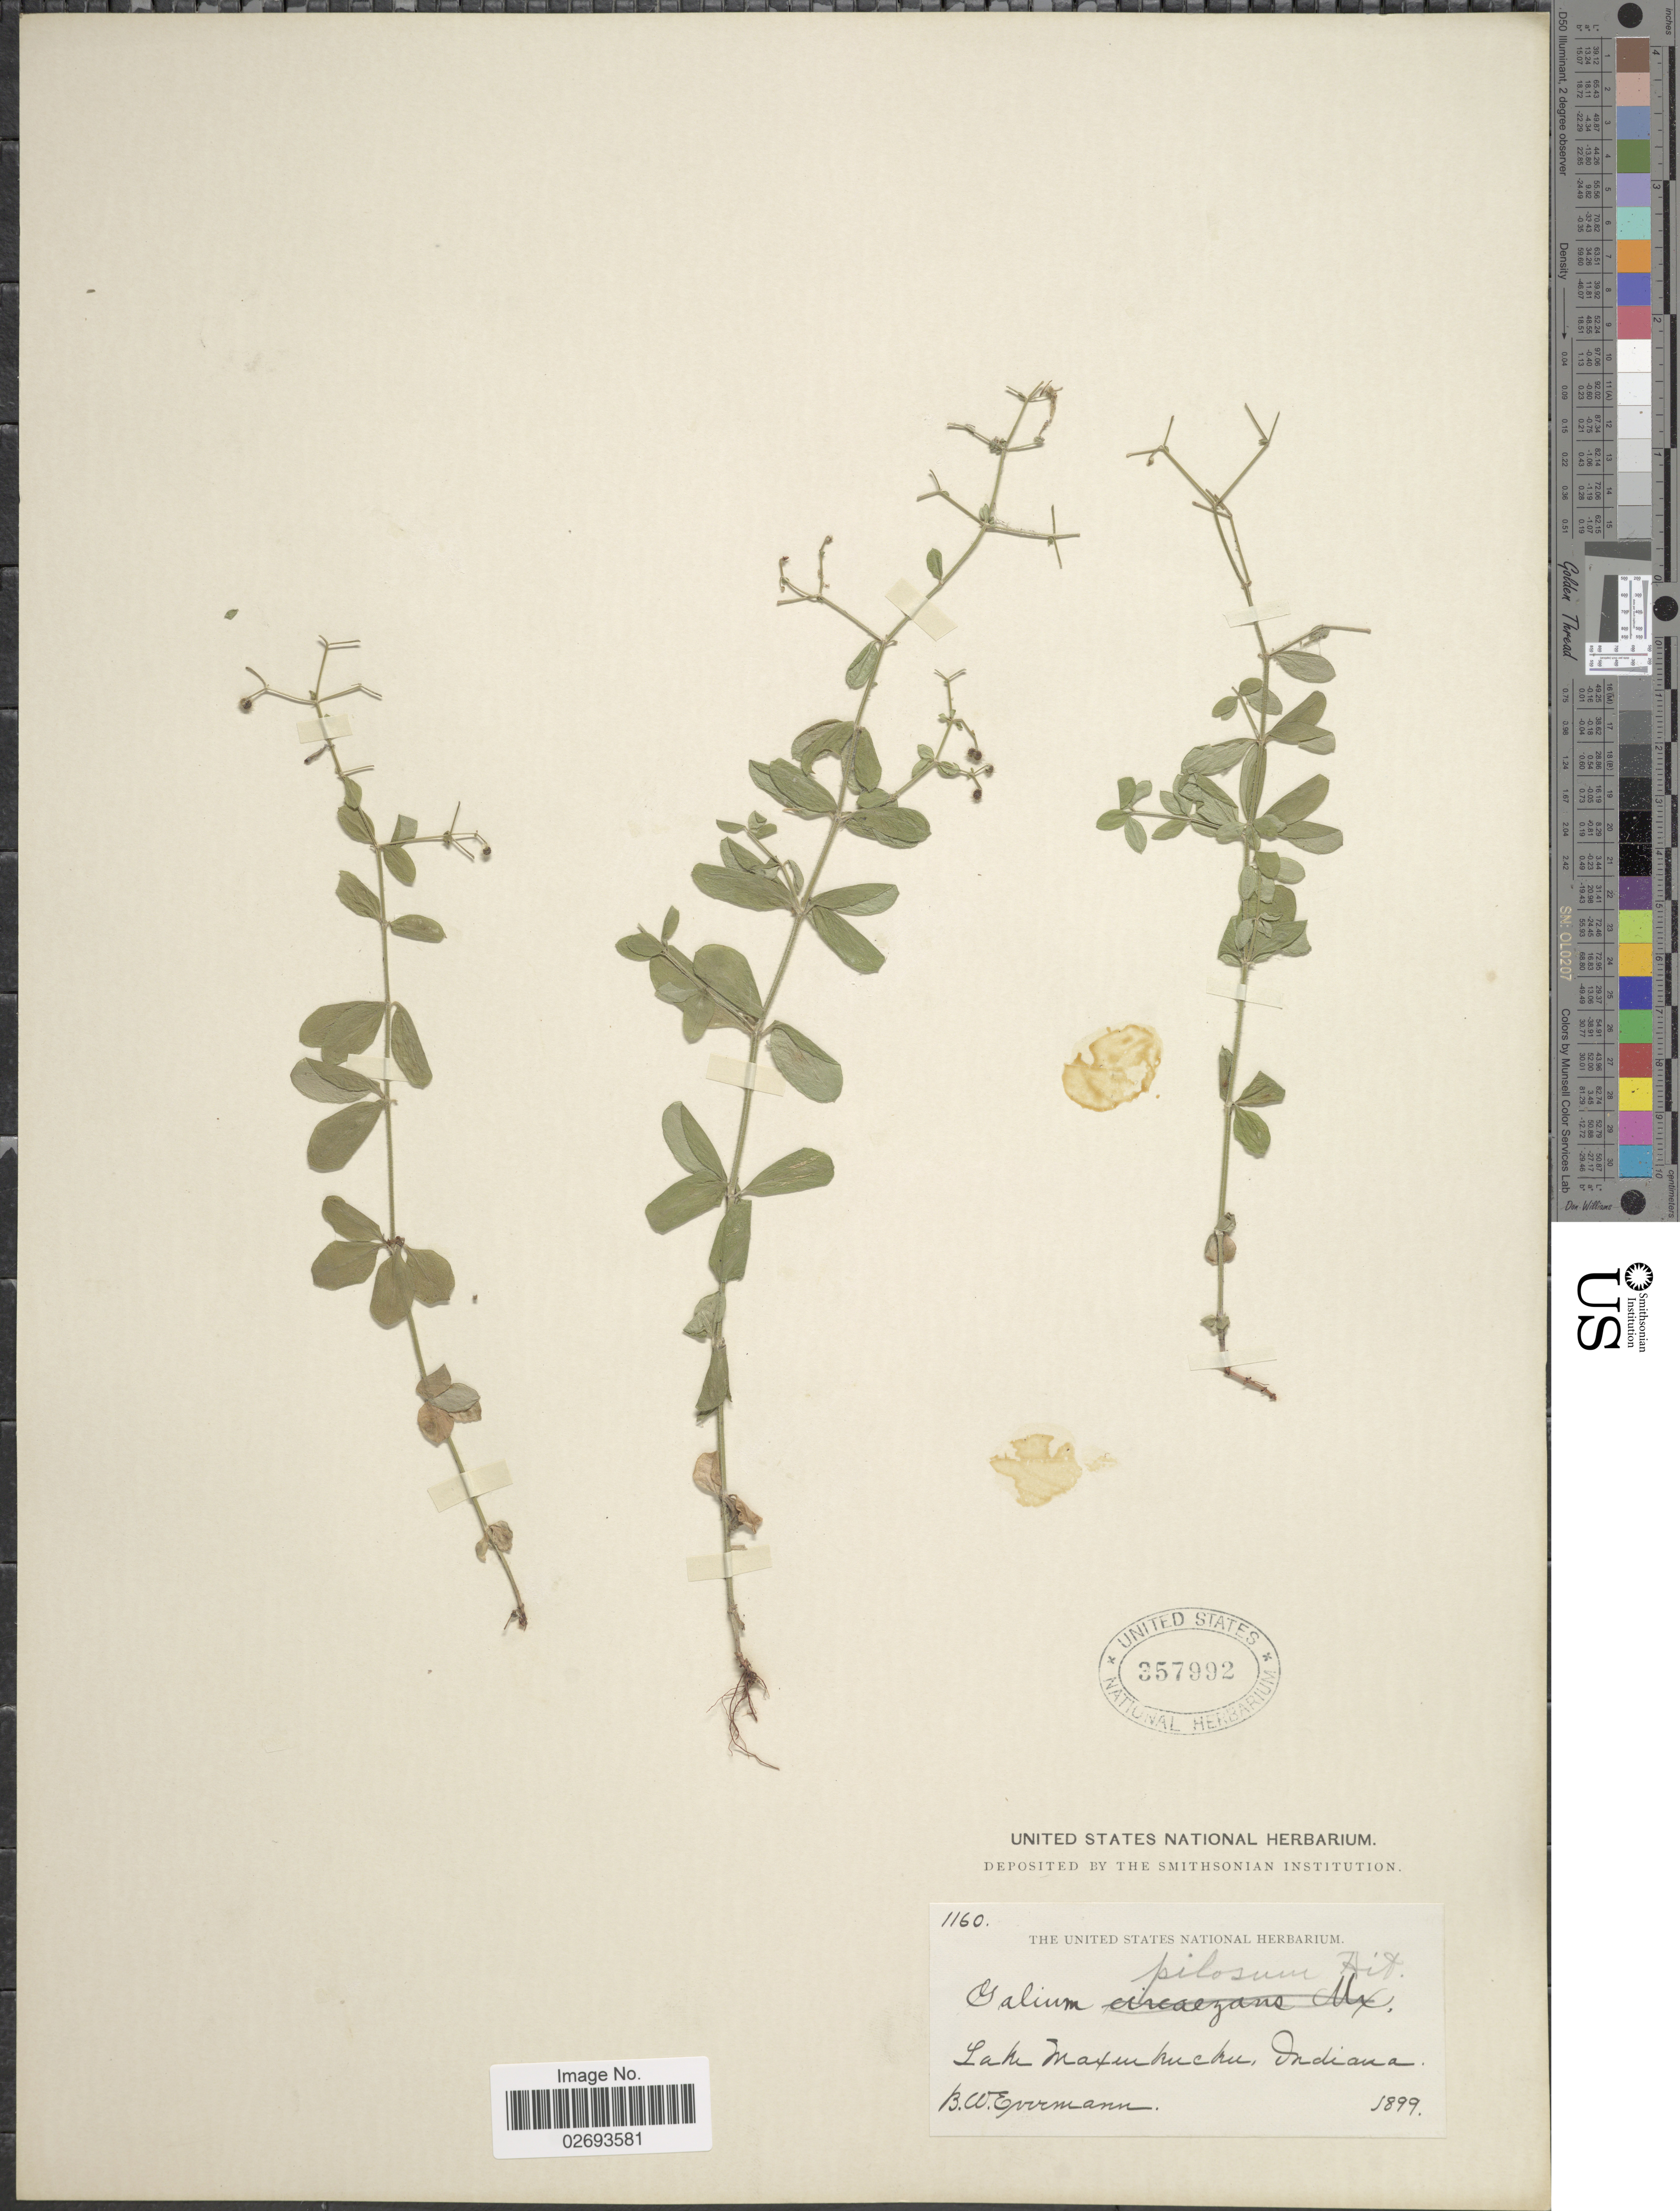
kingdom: Plantae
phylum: Tracheophyta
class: Magnoliopsida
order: Gentianales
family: Rubiaceae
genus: Galium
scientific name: Galium pilosum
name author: Aiton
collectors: B. W. Evermann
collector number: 1160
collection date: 1899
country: United States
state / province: Indiana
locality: Lake Maxinkuckee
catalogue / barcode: US 357992